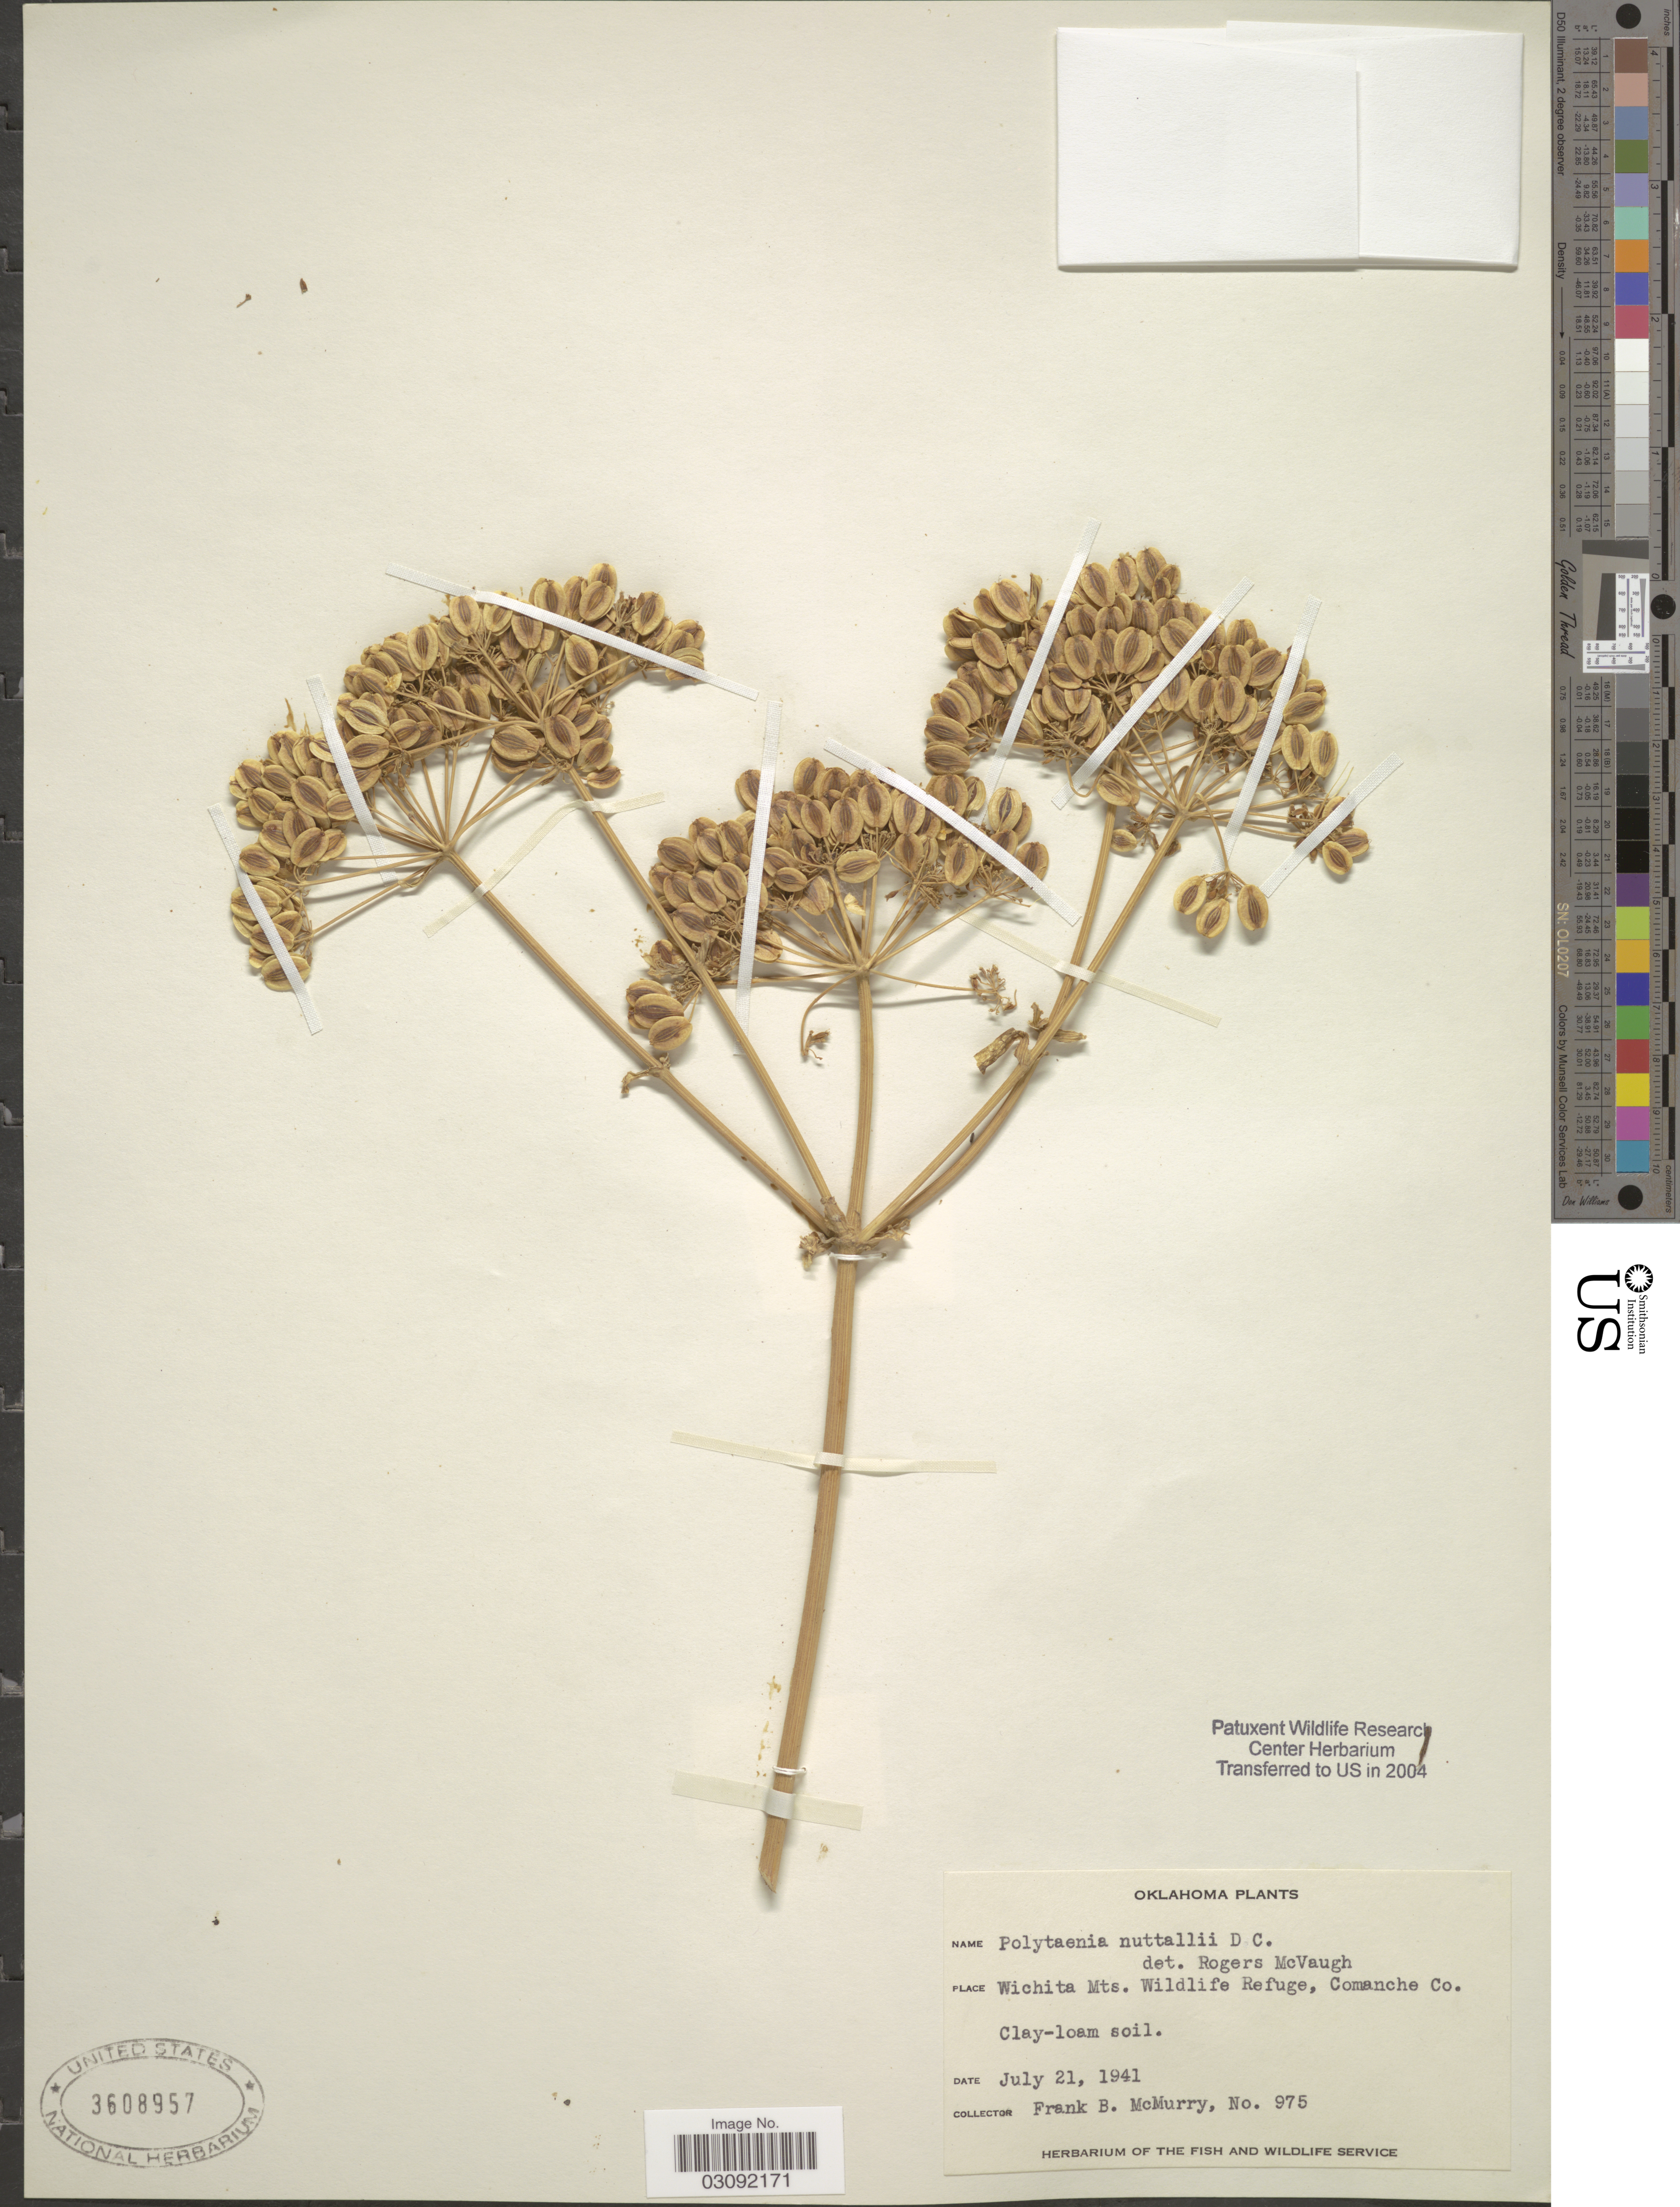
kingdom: Plantae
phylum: Tracheophyta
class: Magnoliopsida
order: Apiales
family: Apiaceae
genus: Polytaenia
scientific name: Polytaenia nuttallii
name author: DC.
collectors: F. B. McMurry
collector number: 975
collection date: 1941-07-21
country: United States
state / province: Oklahoma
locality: Wichita Mts. Wildlife Refuge, Comanche Co.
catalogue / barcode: US 3608957